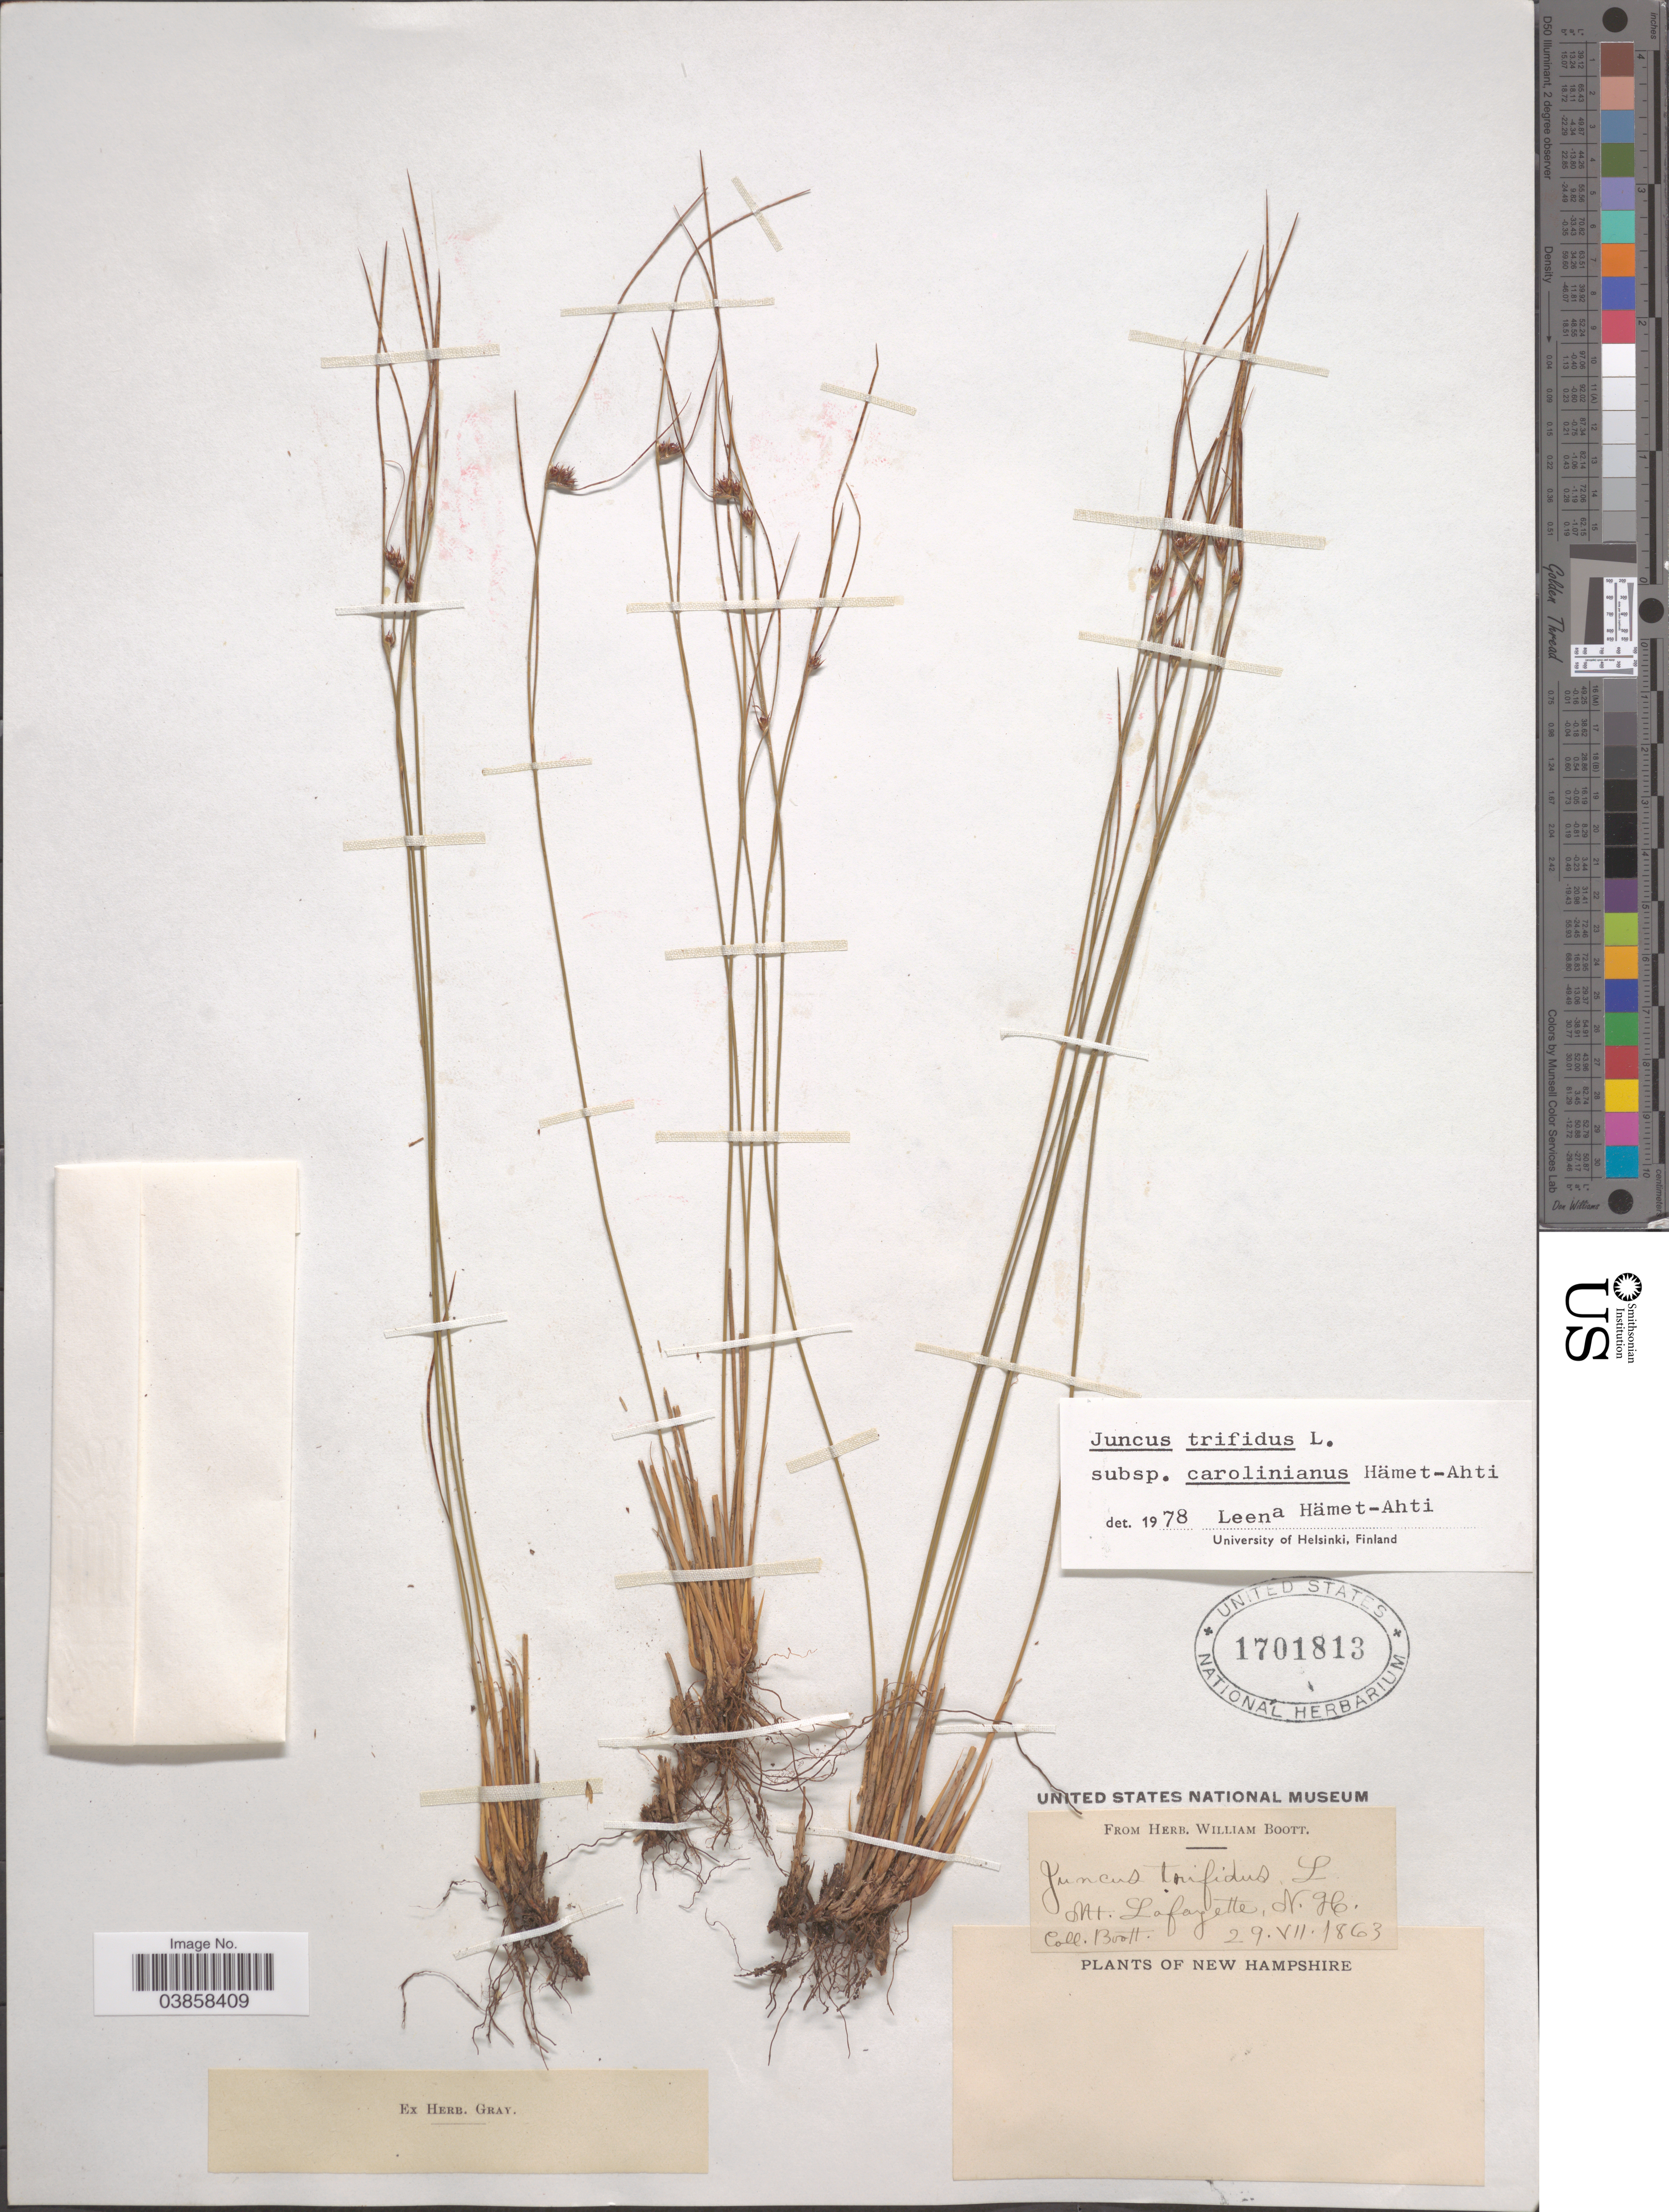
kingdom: Plantae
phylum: Tracheophyta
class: Liliopsida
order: Poales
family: Juncaceae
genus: Juncus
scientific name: Juncus trifidus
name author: L.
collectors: W. Boott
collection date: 1863-07-29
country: United States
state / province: New Hampshire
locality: Mt. Lafayette.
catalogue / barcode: US 1701813